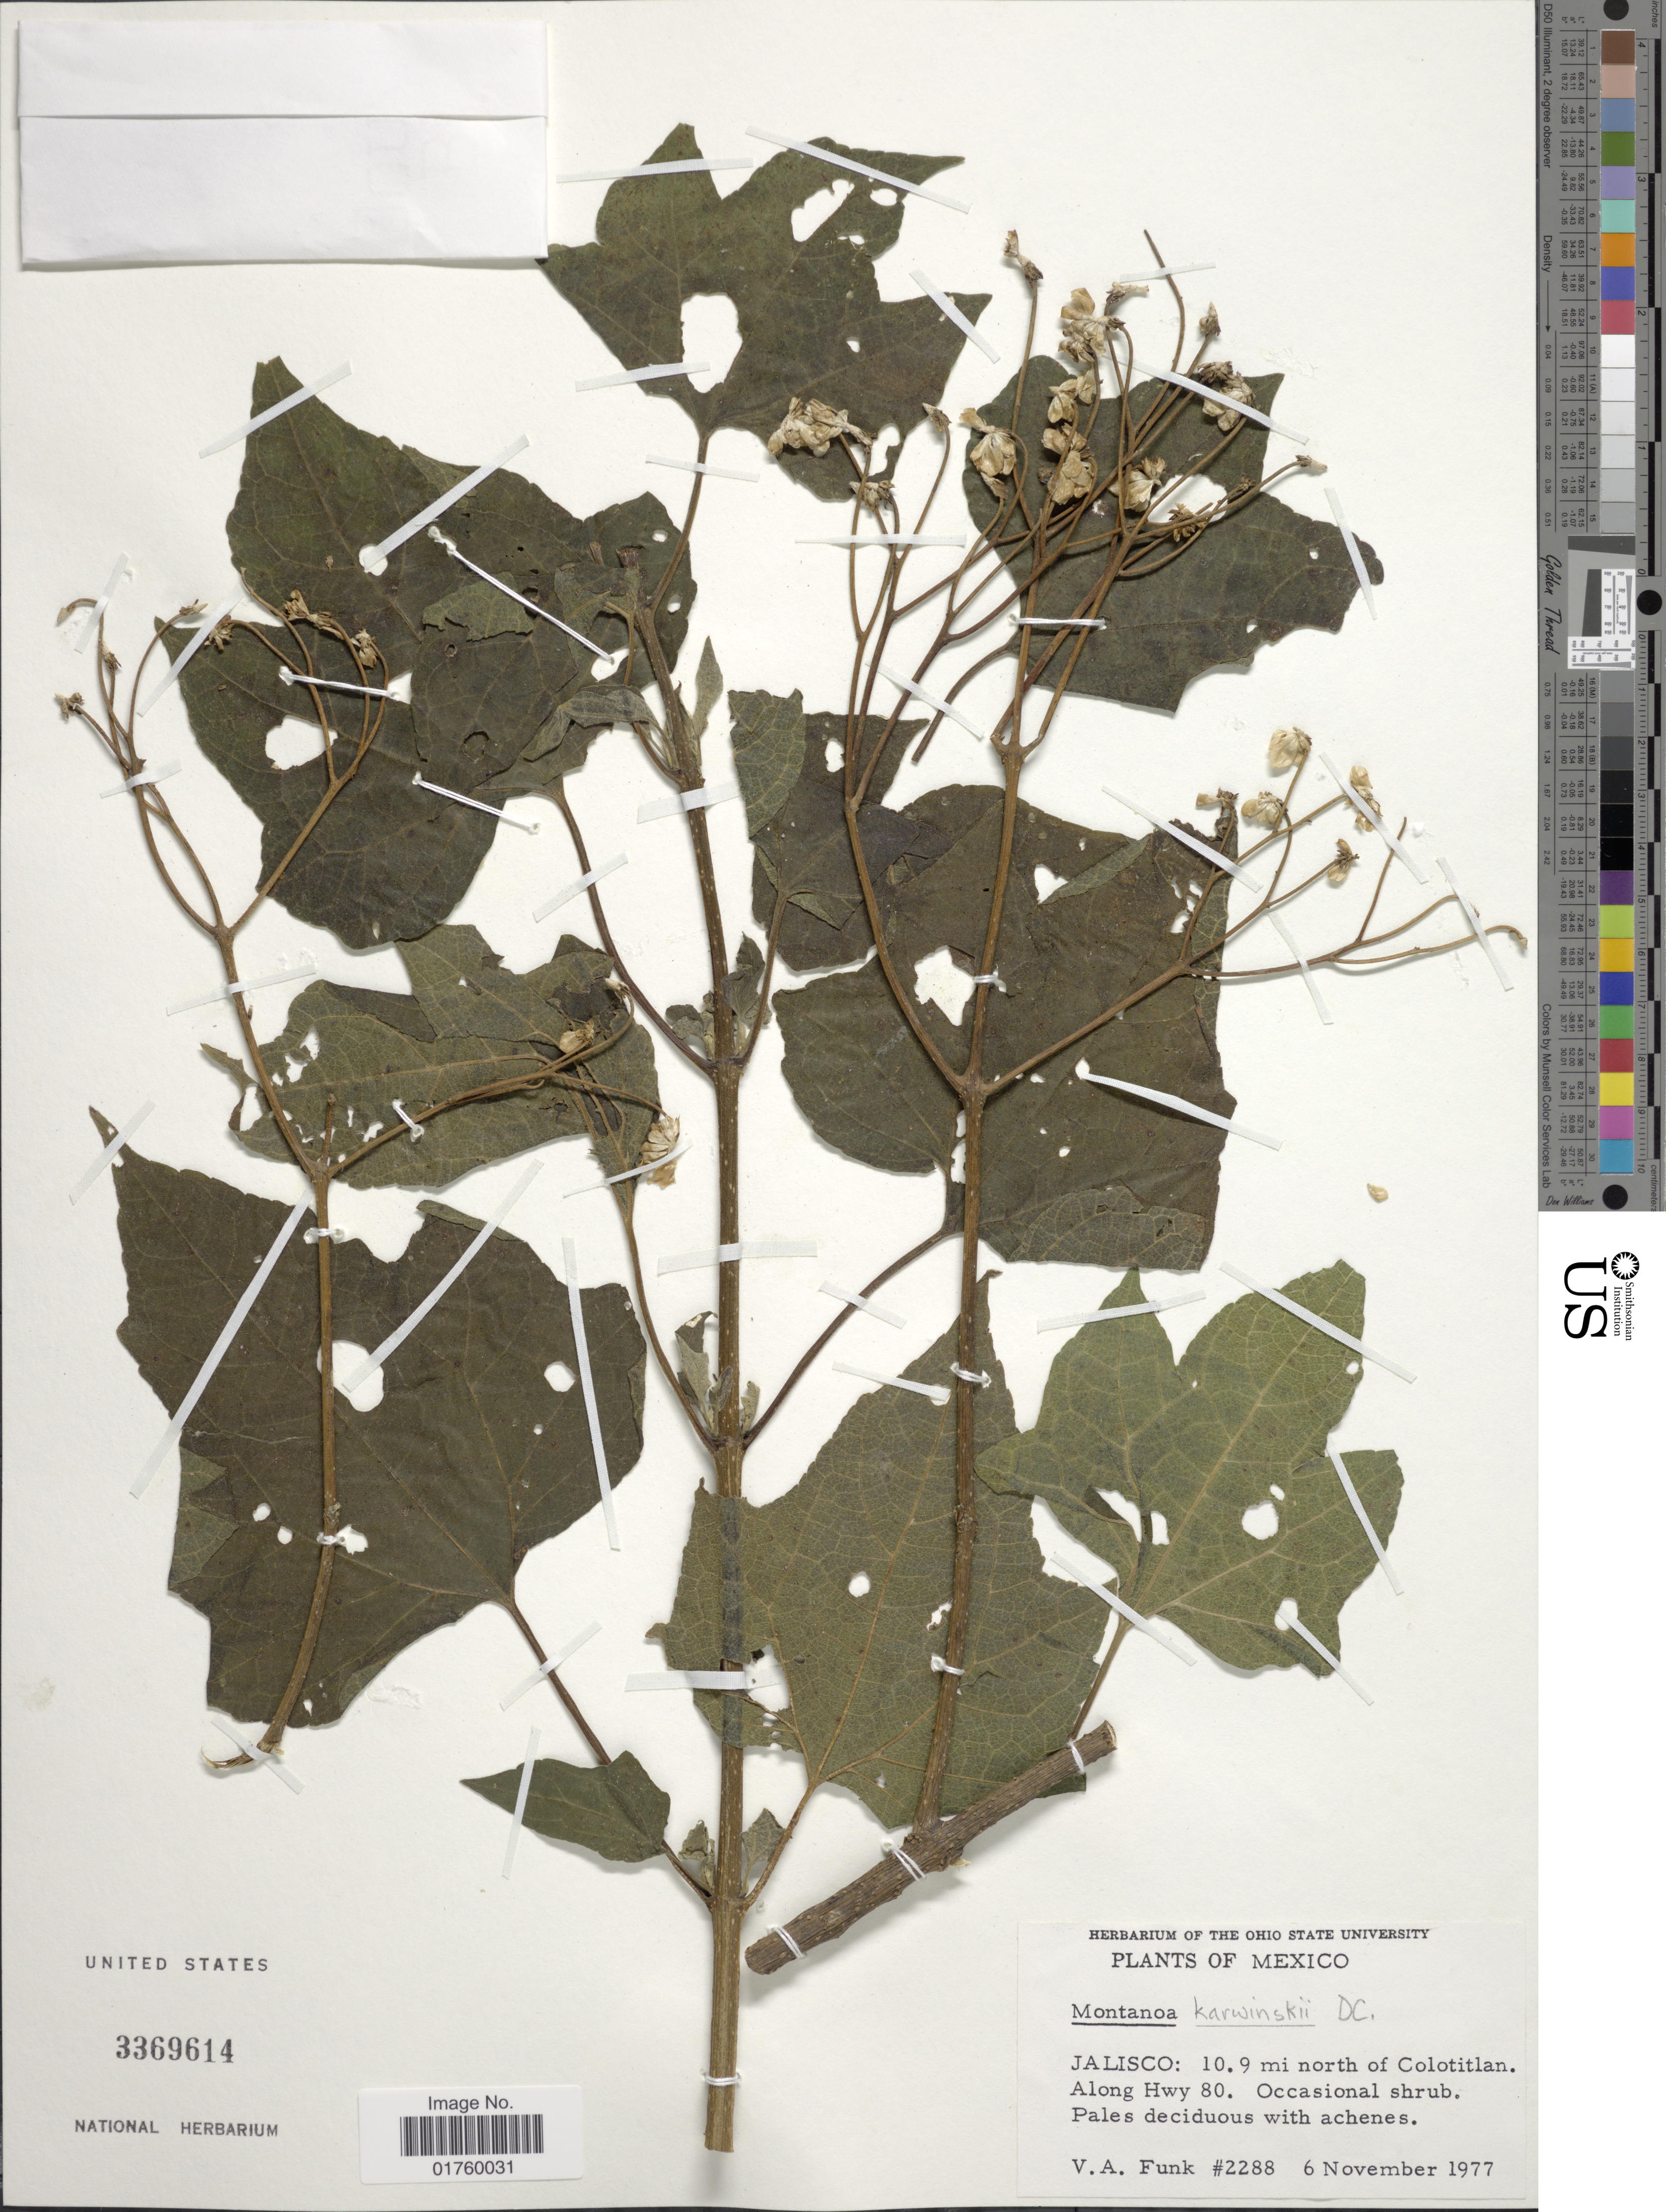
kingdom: Plantae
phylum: Tracheophyta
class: Magnoliopsida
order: Asterales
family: Asteraceae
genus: Montanoa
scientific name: Montanoa karwinskii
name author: DC.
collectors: V. Funk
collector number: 2288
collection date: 1977-11-06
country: Mexico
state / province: Jalisco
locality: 10.9 mi north of Colotitlan, along Hwy 80.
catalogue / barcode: US 3369614